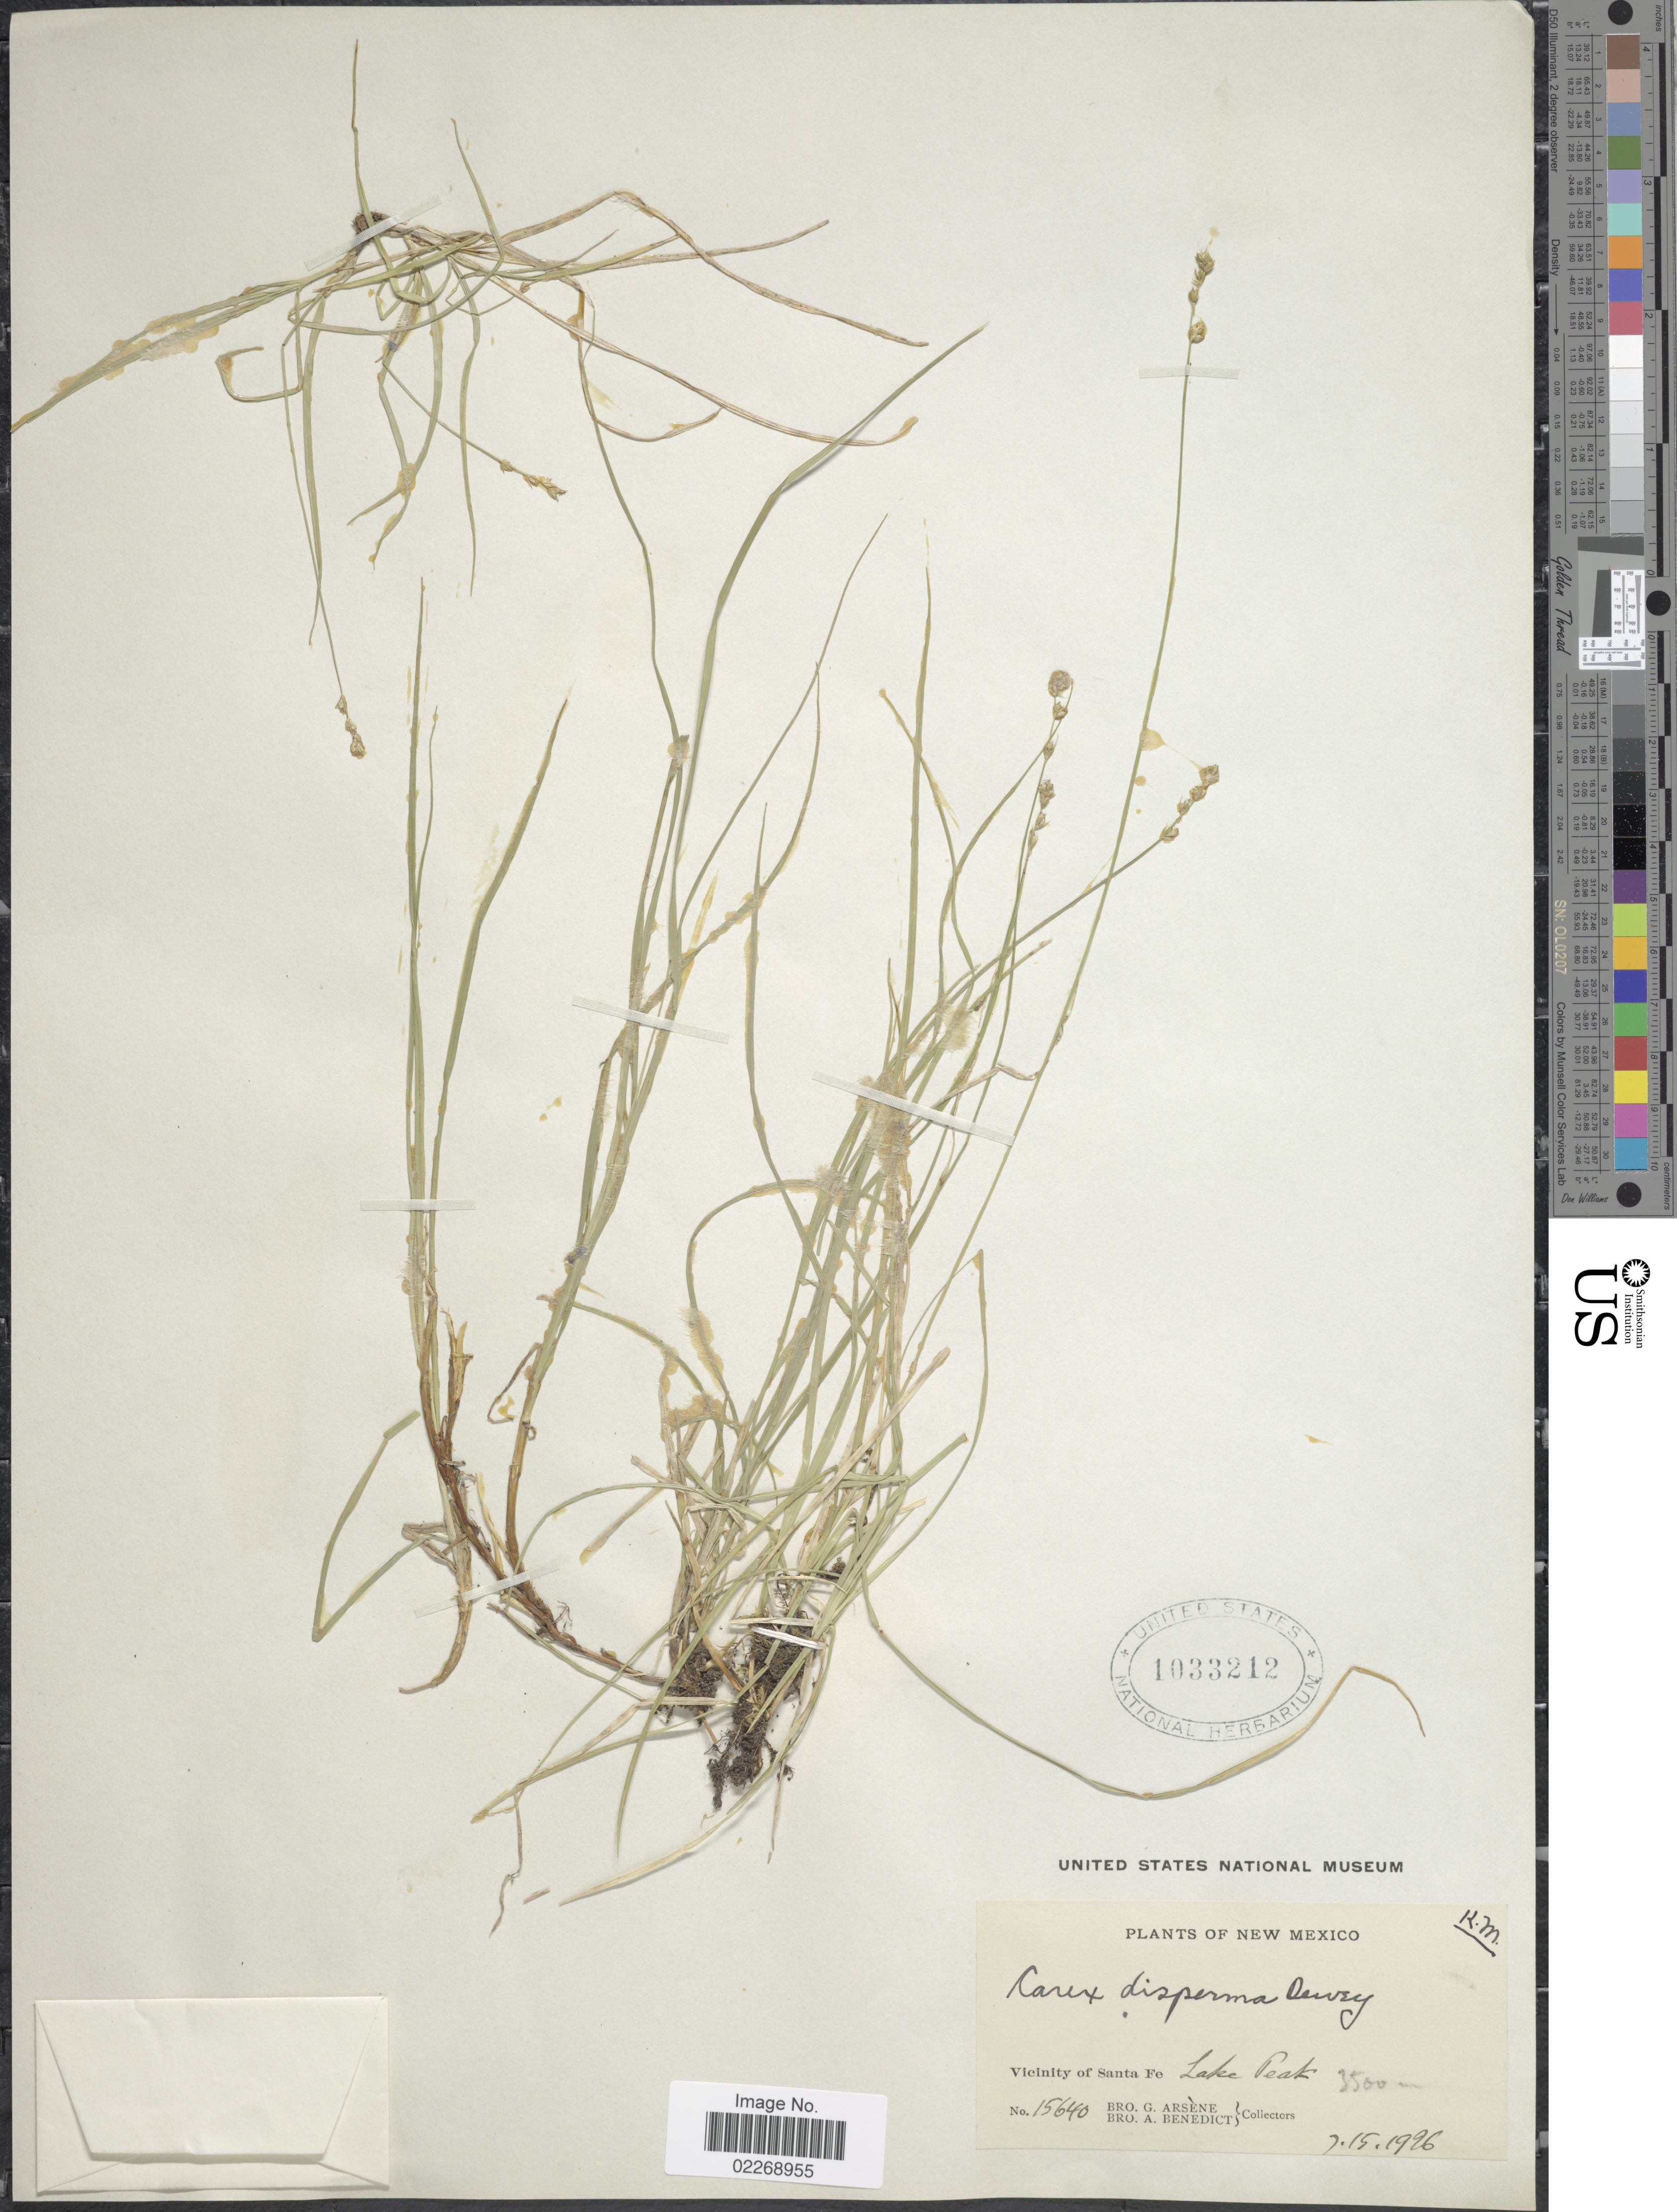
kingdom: Plantae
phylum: Tracheophyta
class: Liliopsida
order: Poales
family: Cyperaceae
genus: Carex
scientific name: Carex disperma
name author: Dewey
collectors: Bro. G. Arsène & Bro. A. Benedict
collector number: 15640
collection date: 1926-07-15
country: United States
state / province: New Mexico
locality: Vicinity of Santa Fe, Lake Peak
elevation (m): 3500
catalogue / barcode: US 1033212